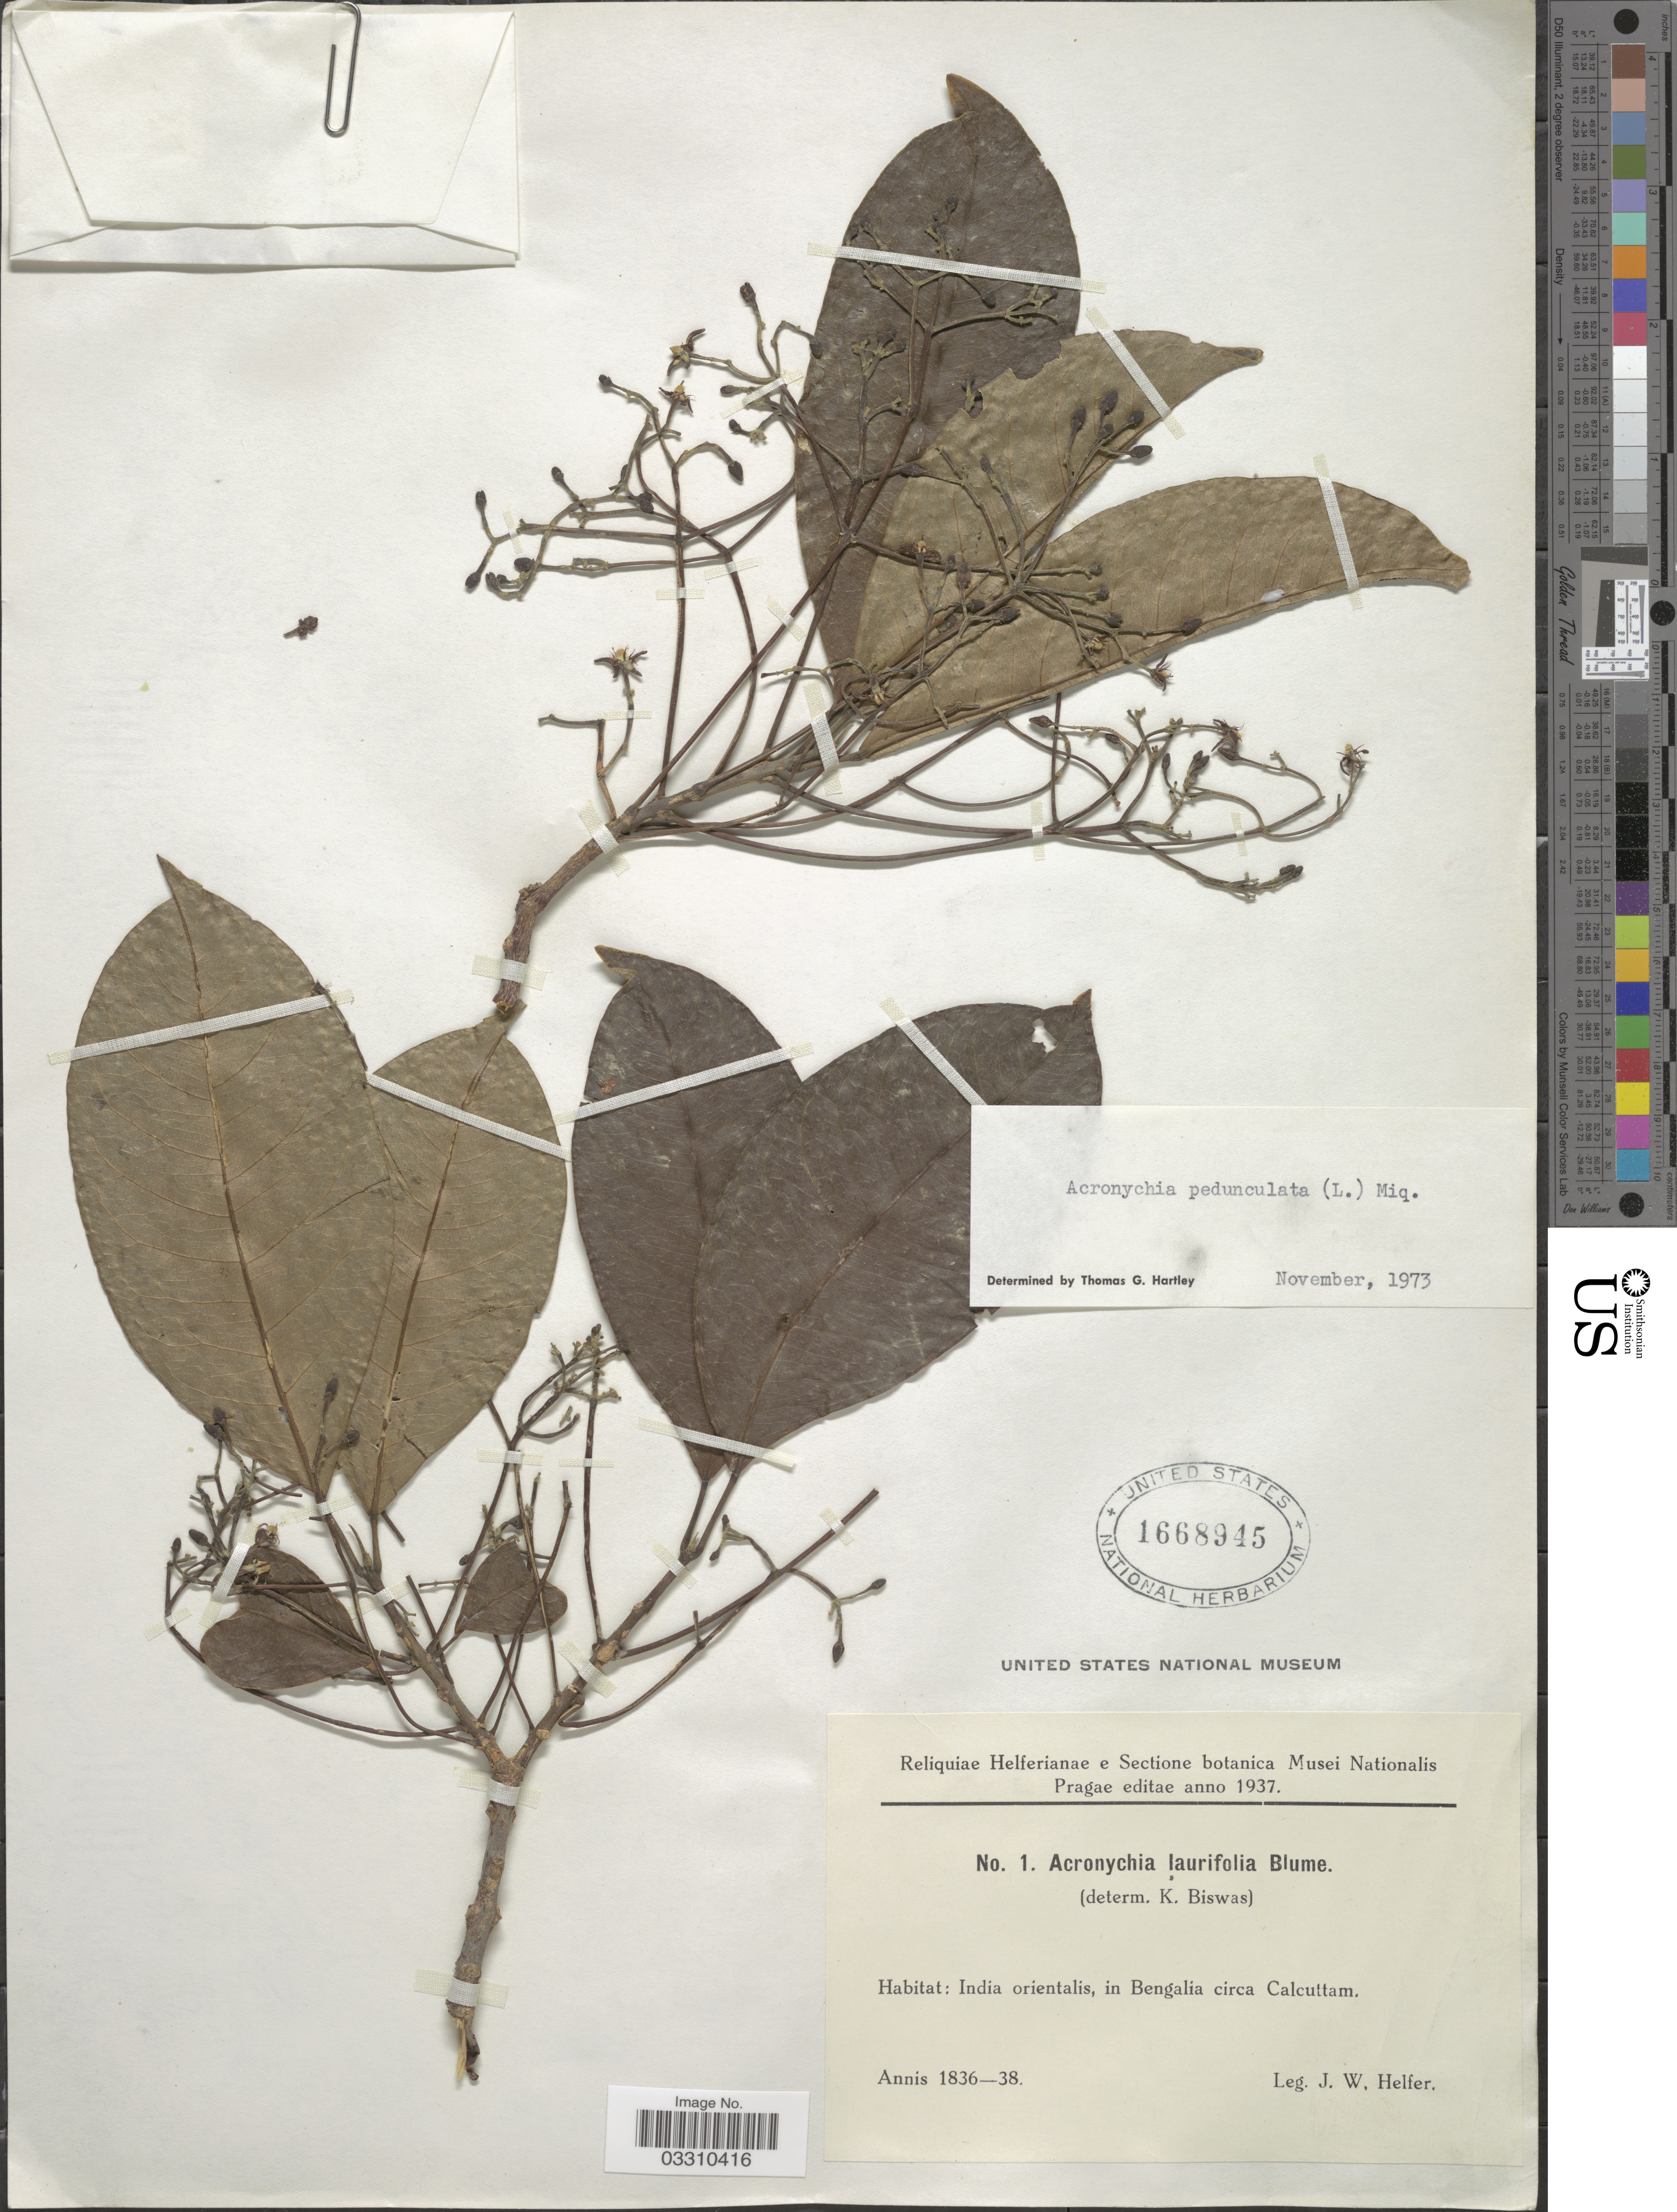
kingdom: Plantae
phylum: Tracheophyta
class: Magnoliopsida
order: Sapindales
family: Rutaceae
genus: Acronychia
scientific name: Acronychia pedunculata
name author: (L.) Miq.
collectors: J. W. Helfer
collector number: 1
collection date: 1836/1838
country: India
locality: India orientalis, in Bengalia circa Calcuttam.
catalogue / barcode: US 1668945